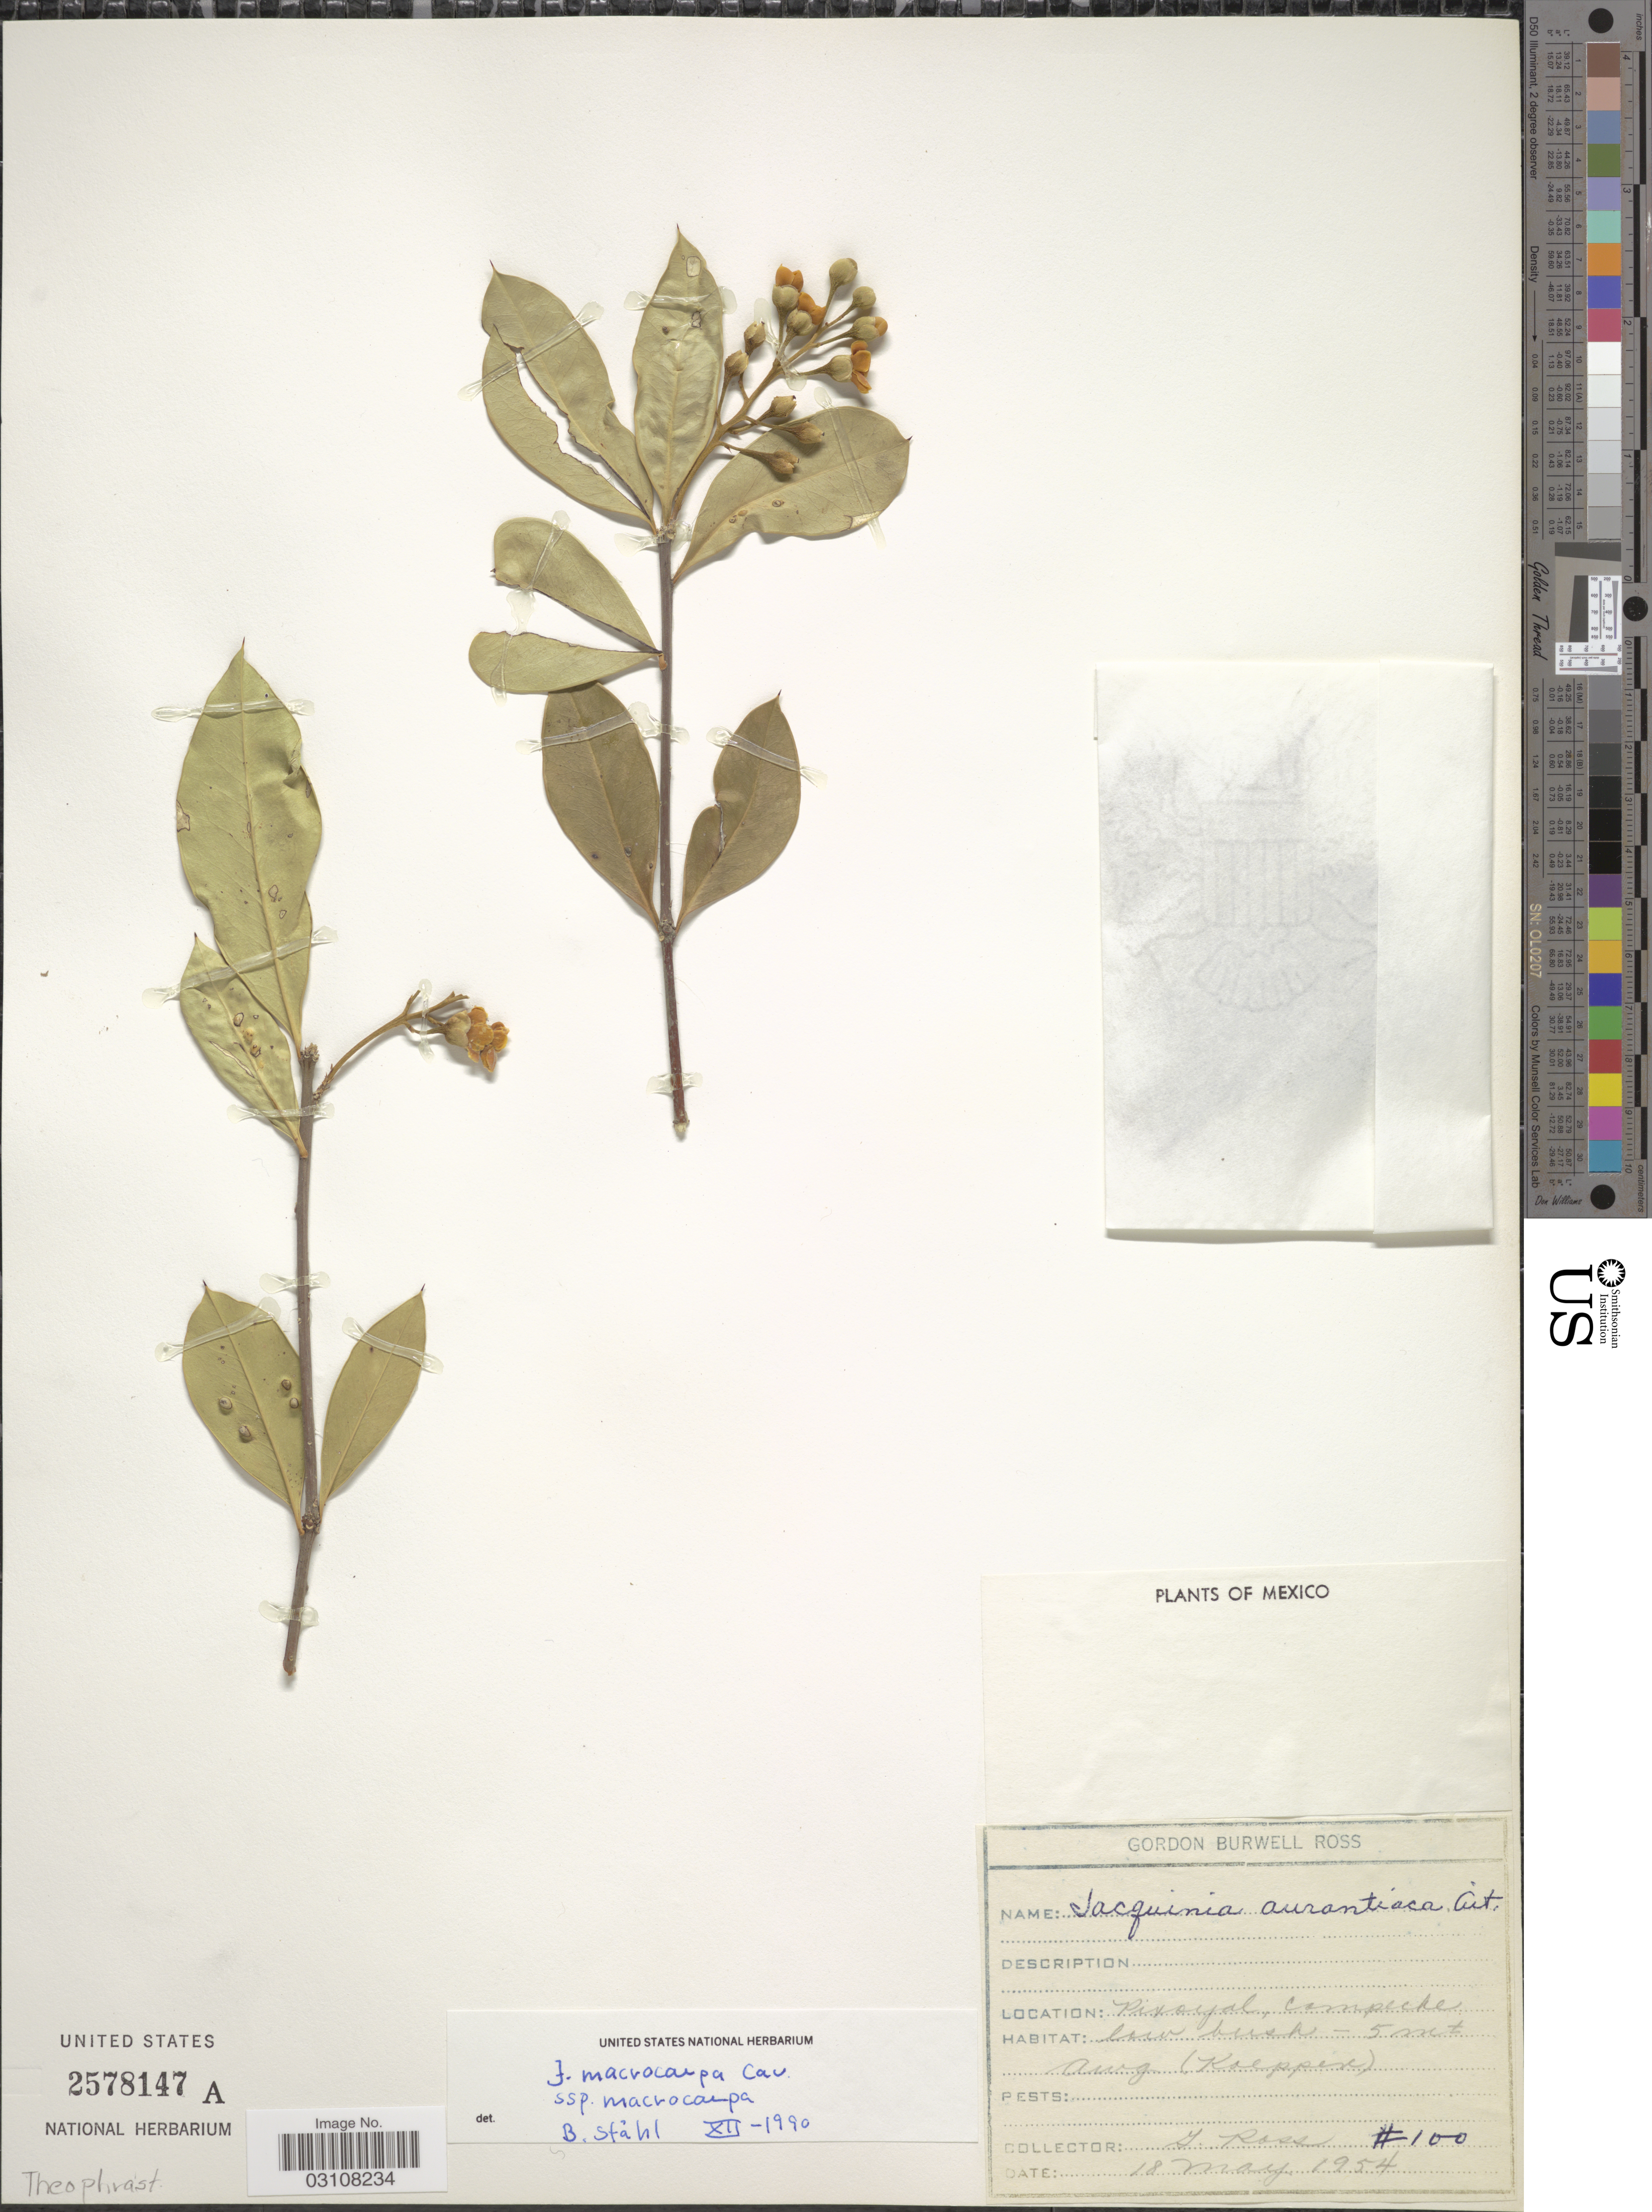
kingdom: Plantae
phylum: Tracheophyta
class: Magnoliopsida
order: Ericales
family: Primulaceae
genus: Jacquinia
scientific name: Jacquinia macrocarpa subsp. macrocarpa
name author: Cav.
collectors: G. B. Ross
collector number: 100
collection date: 1954-05-18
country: Mexico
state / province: Campeche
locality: Pixoyal.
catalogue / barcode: US 2578147A